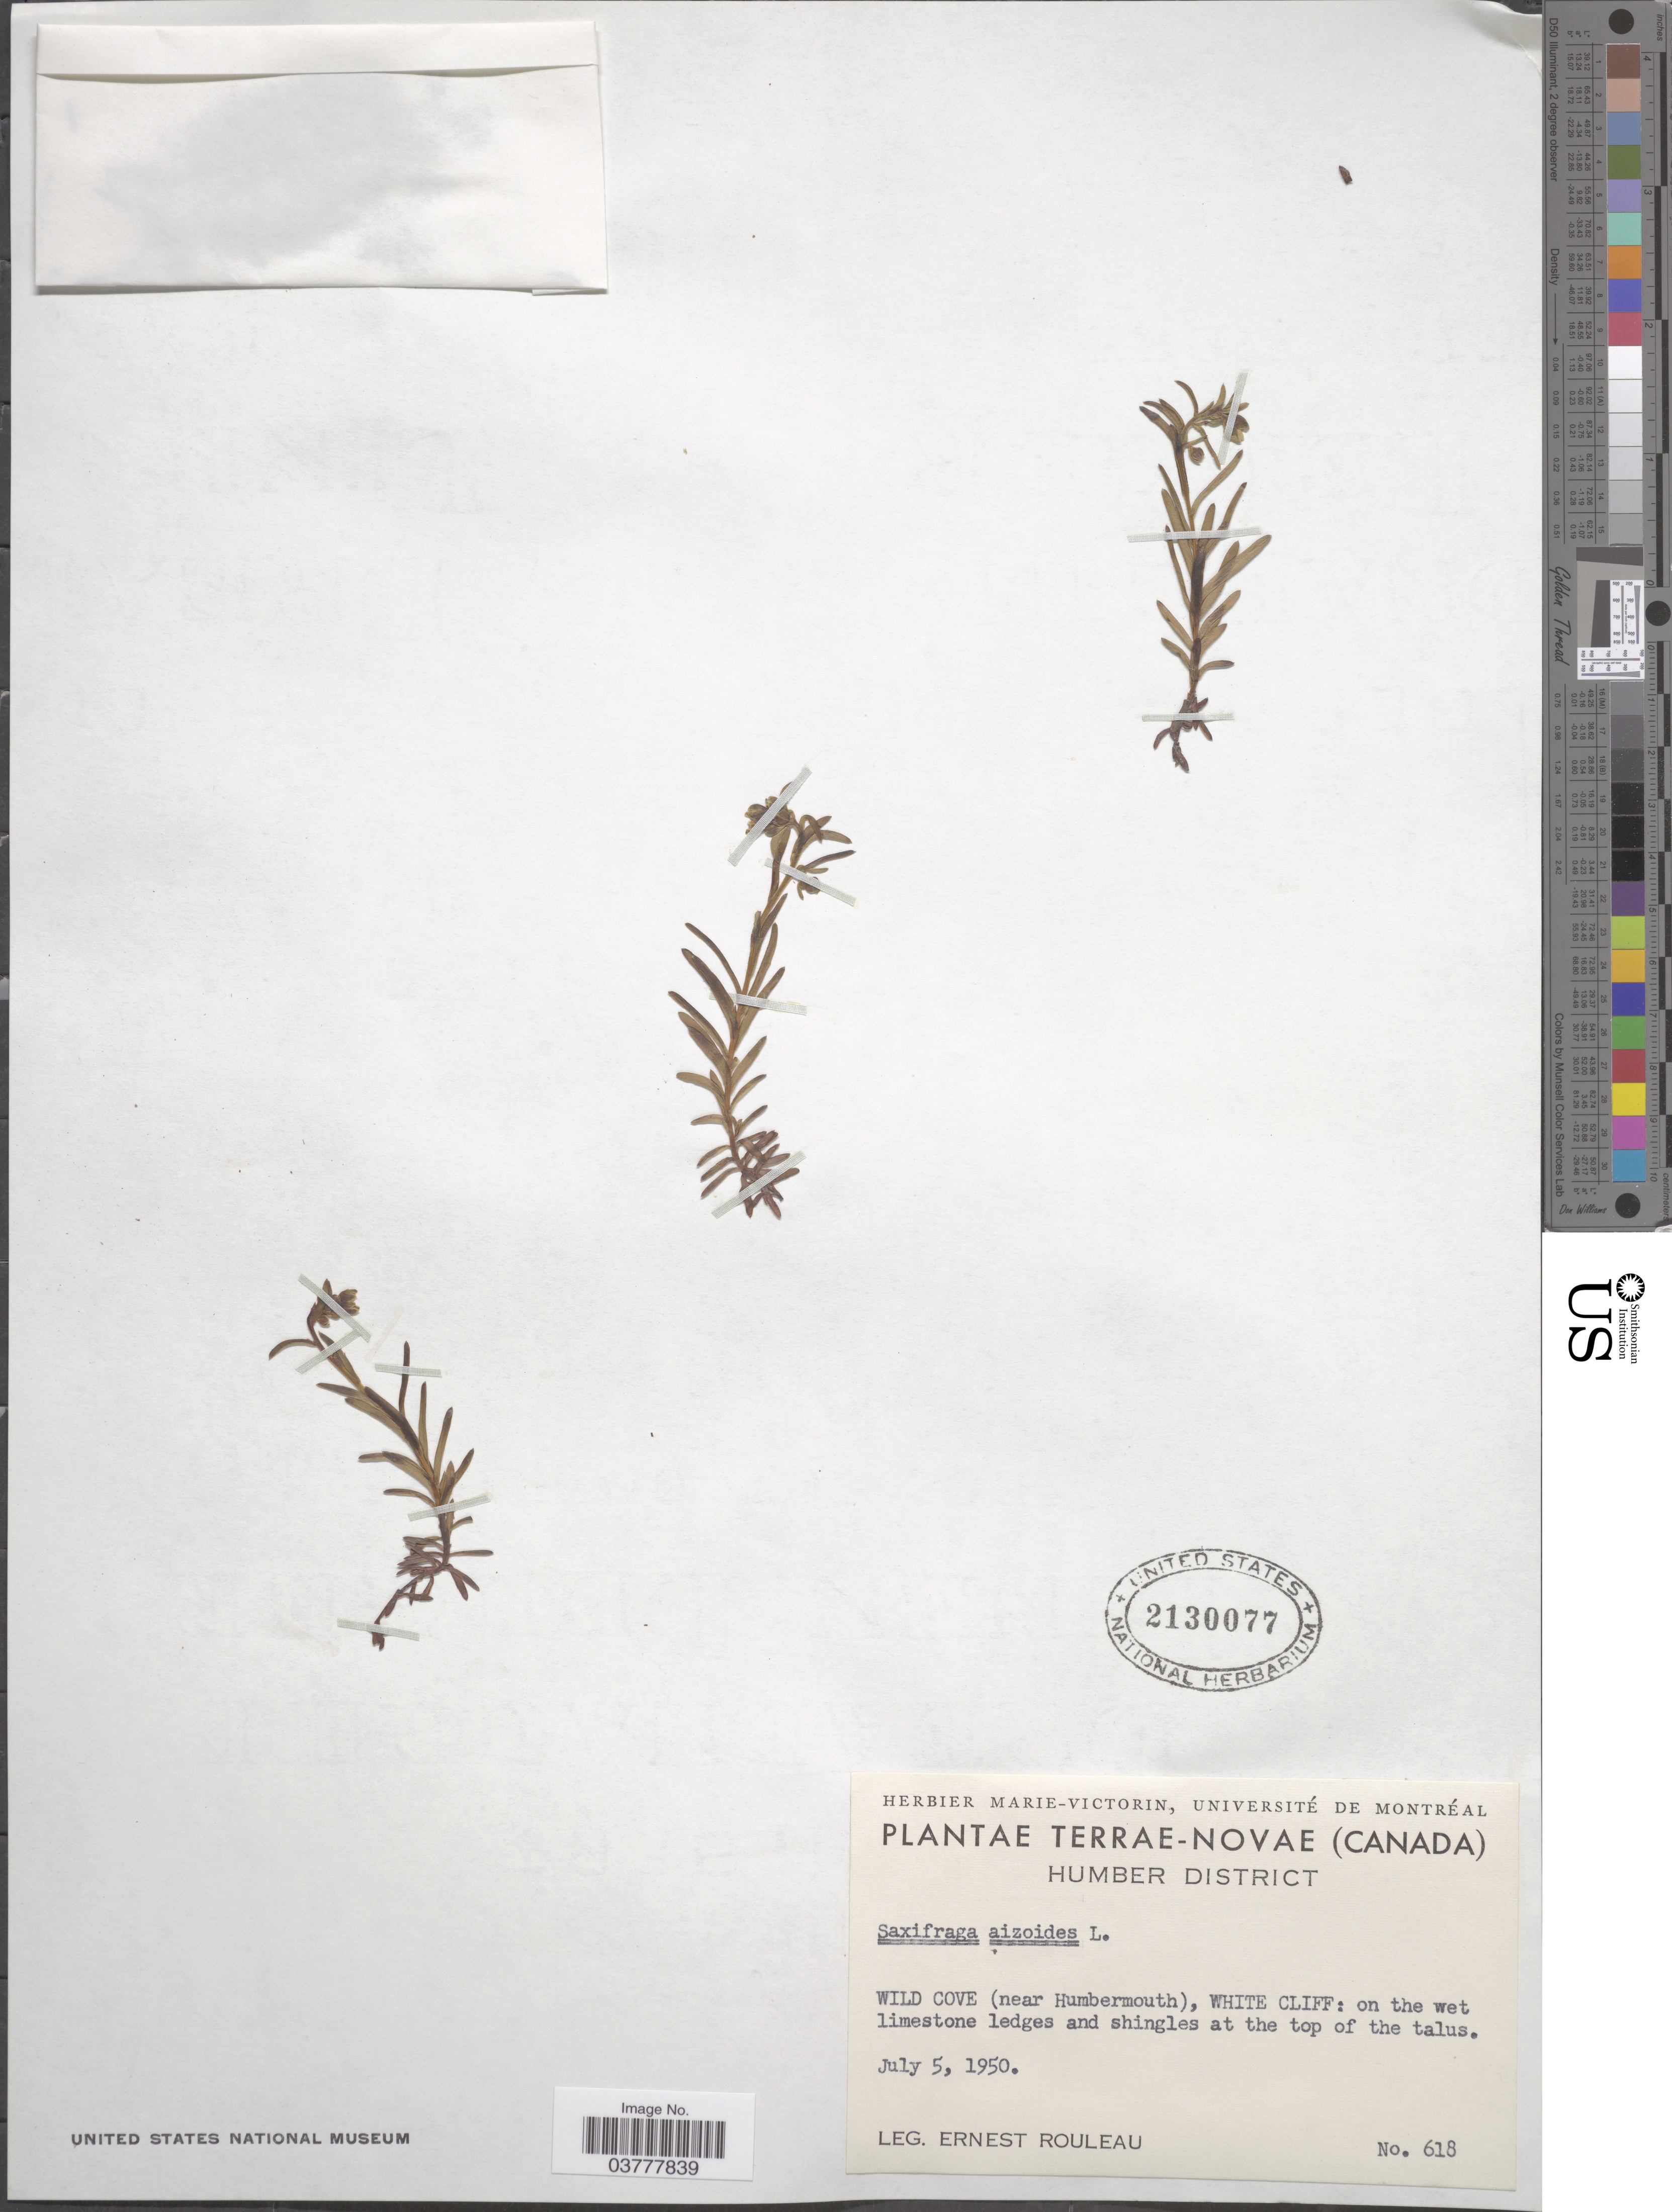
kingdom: Plantae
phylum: Tracheophyta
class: Magnoliopsida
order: Saxifragales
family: Saxifragaceae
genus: Saxifraga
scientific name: Saxifraga aizoides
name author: L.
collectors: J. Rouleau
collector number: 618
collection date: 1950-07-05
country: Canada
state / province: Newfoundland and Labrador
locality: Terræ-Novæ, Humber District. Wild Cove (near Humbermouth), White Cliff.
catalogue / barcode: US 2130077